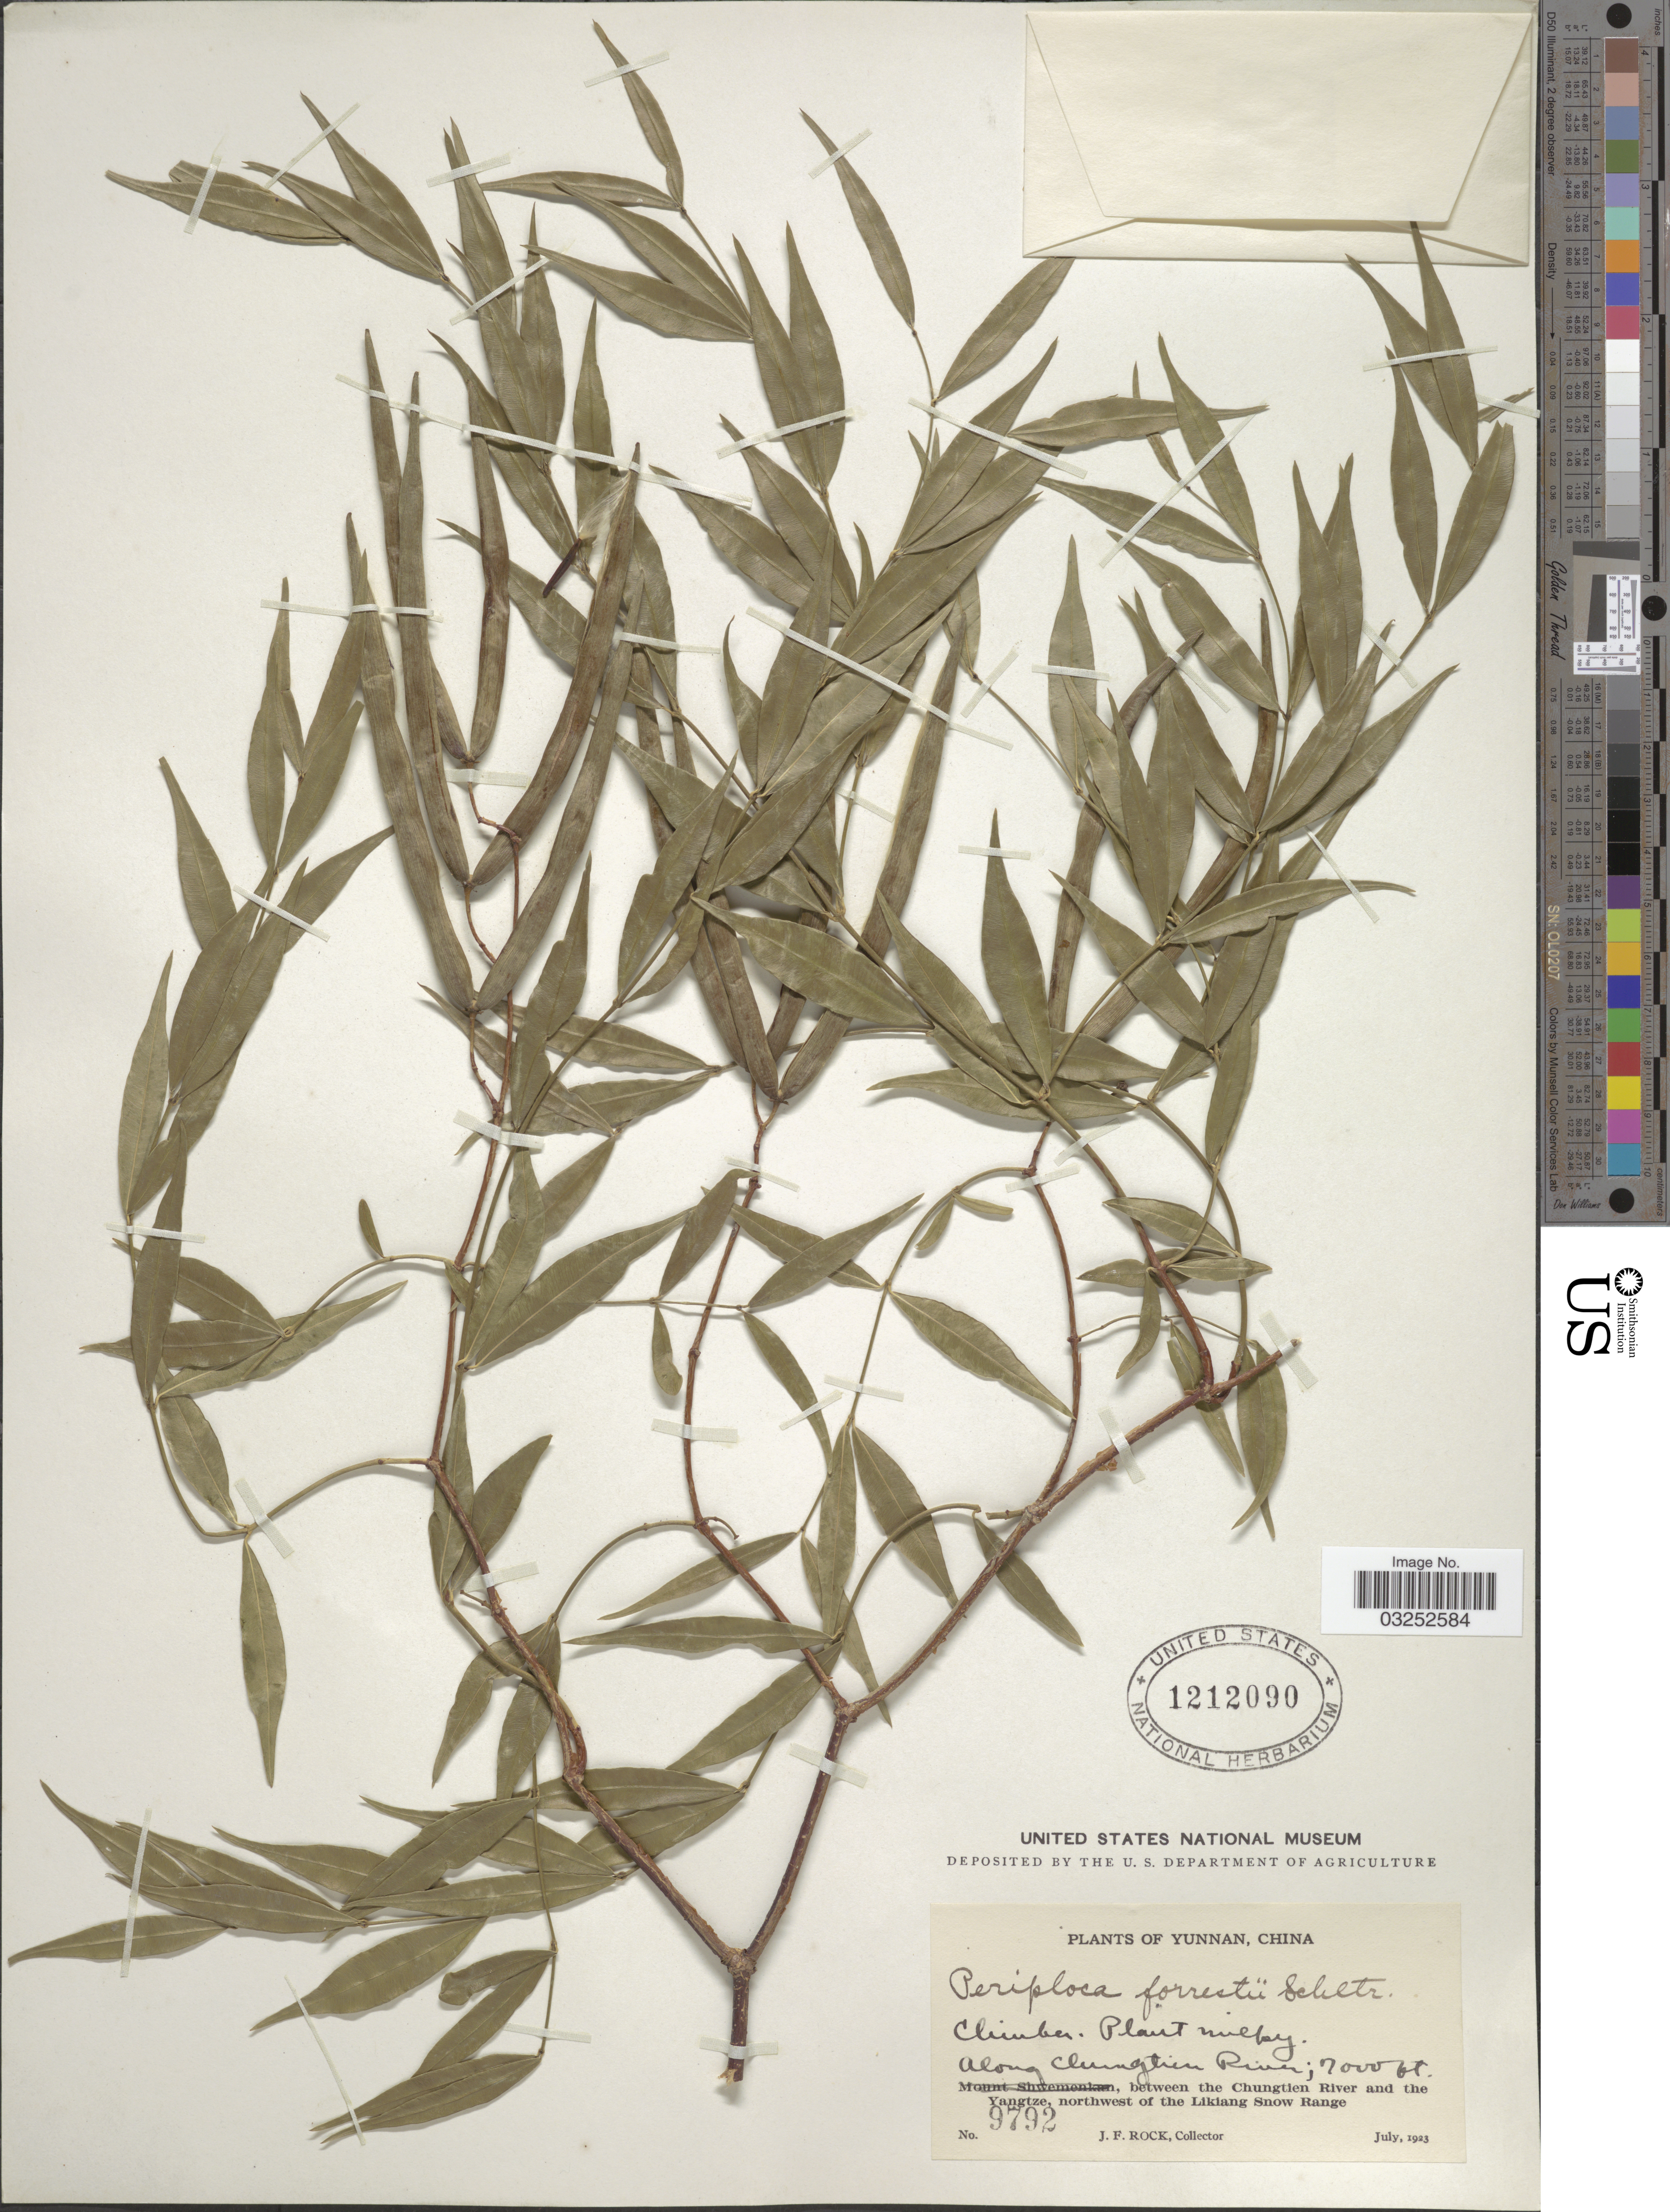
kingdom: Plantae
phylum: Tracheophyta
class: Magnoliopsida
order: Gentianales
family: Apocynaceae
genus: Periploca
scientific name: Periploca forrestii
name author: Schltr.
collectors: J. Rock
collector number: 9792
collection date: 1923-07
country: China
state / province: Yunnan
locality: Along Chungtien River. Between the Chungtien River and the Yangtze, northwest of the Likiang Snow Range.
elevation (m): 2134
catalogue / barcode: US 1212090